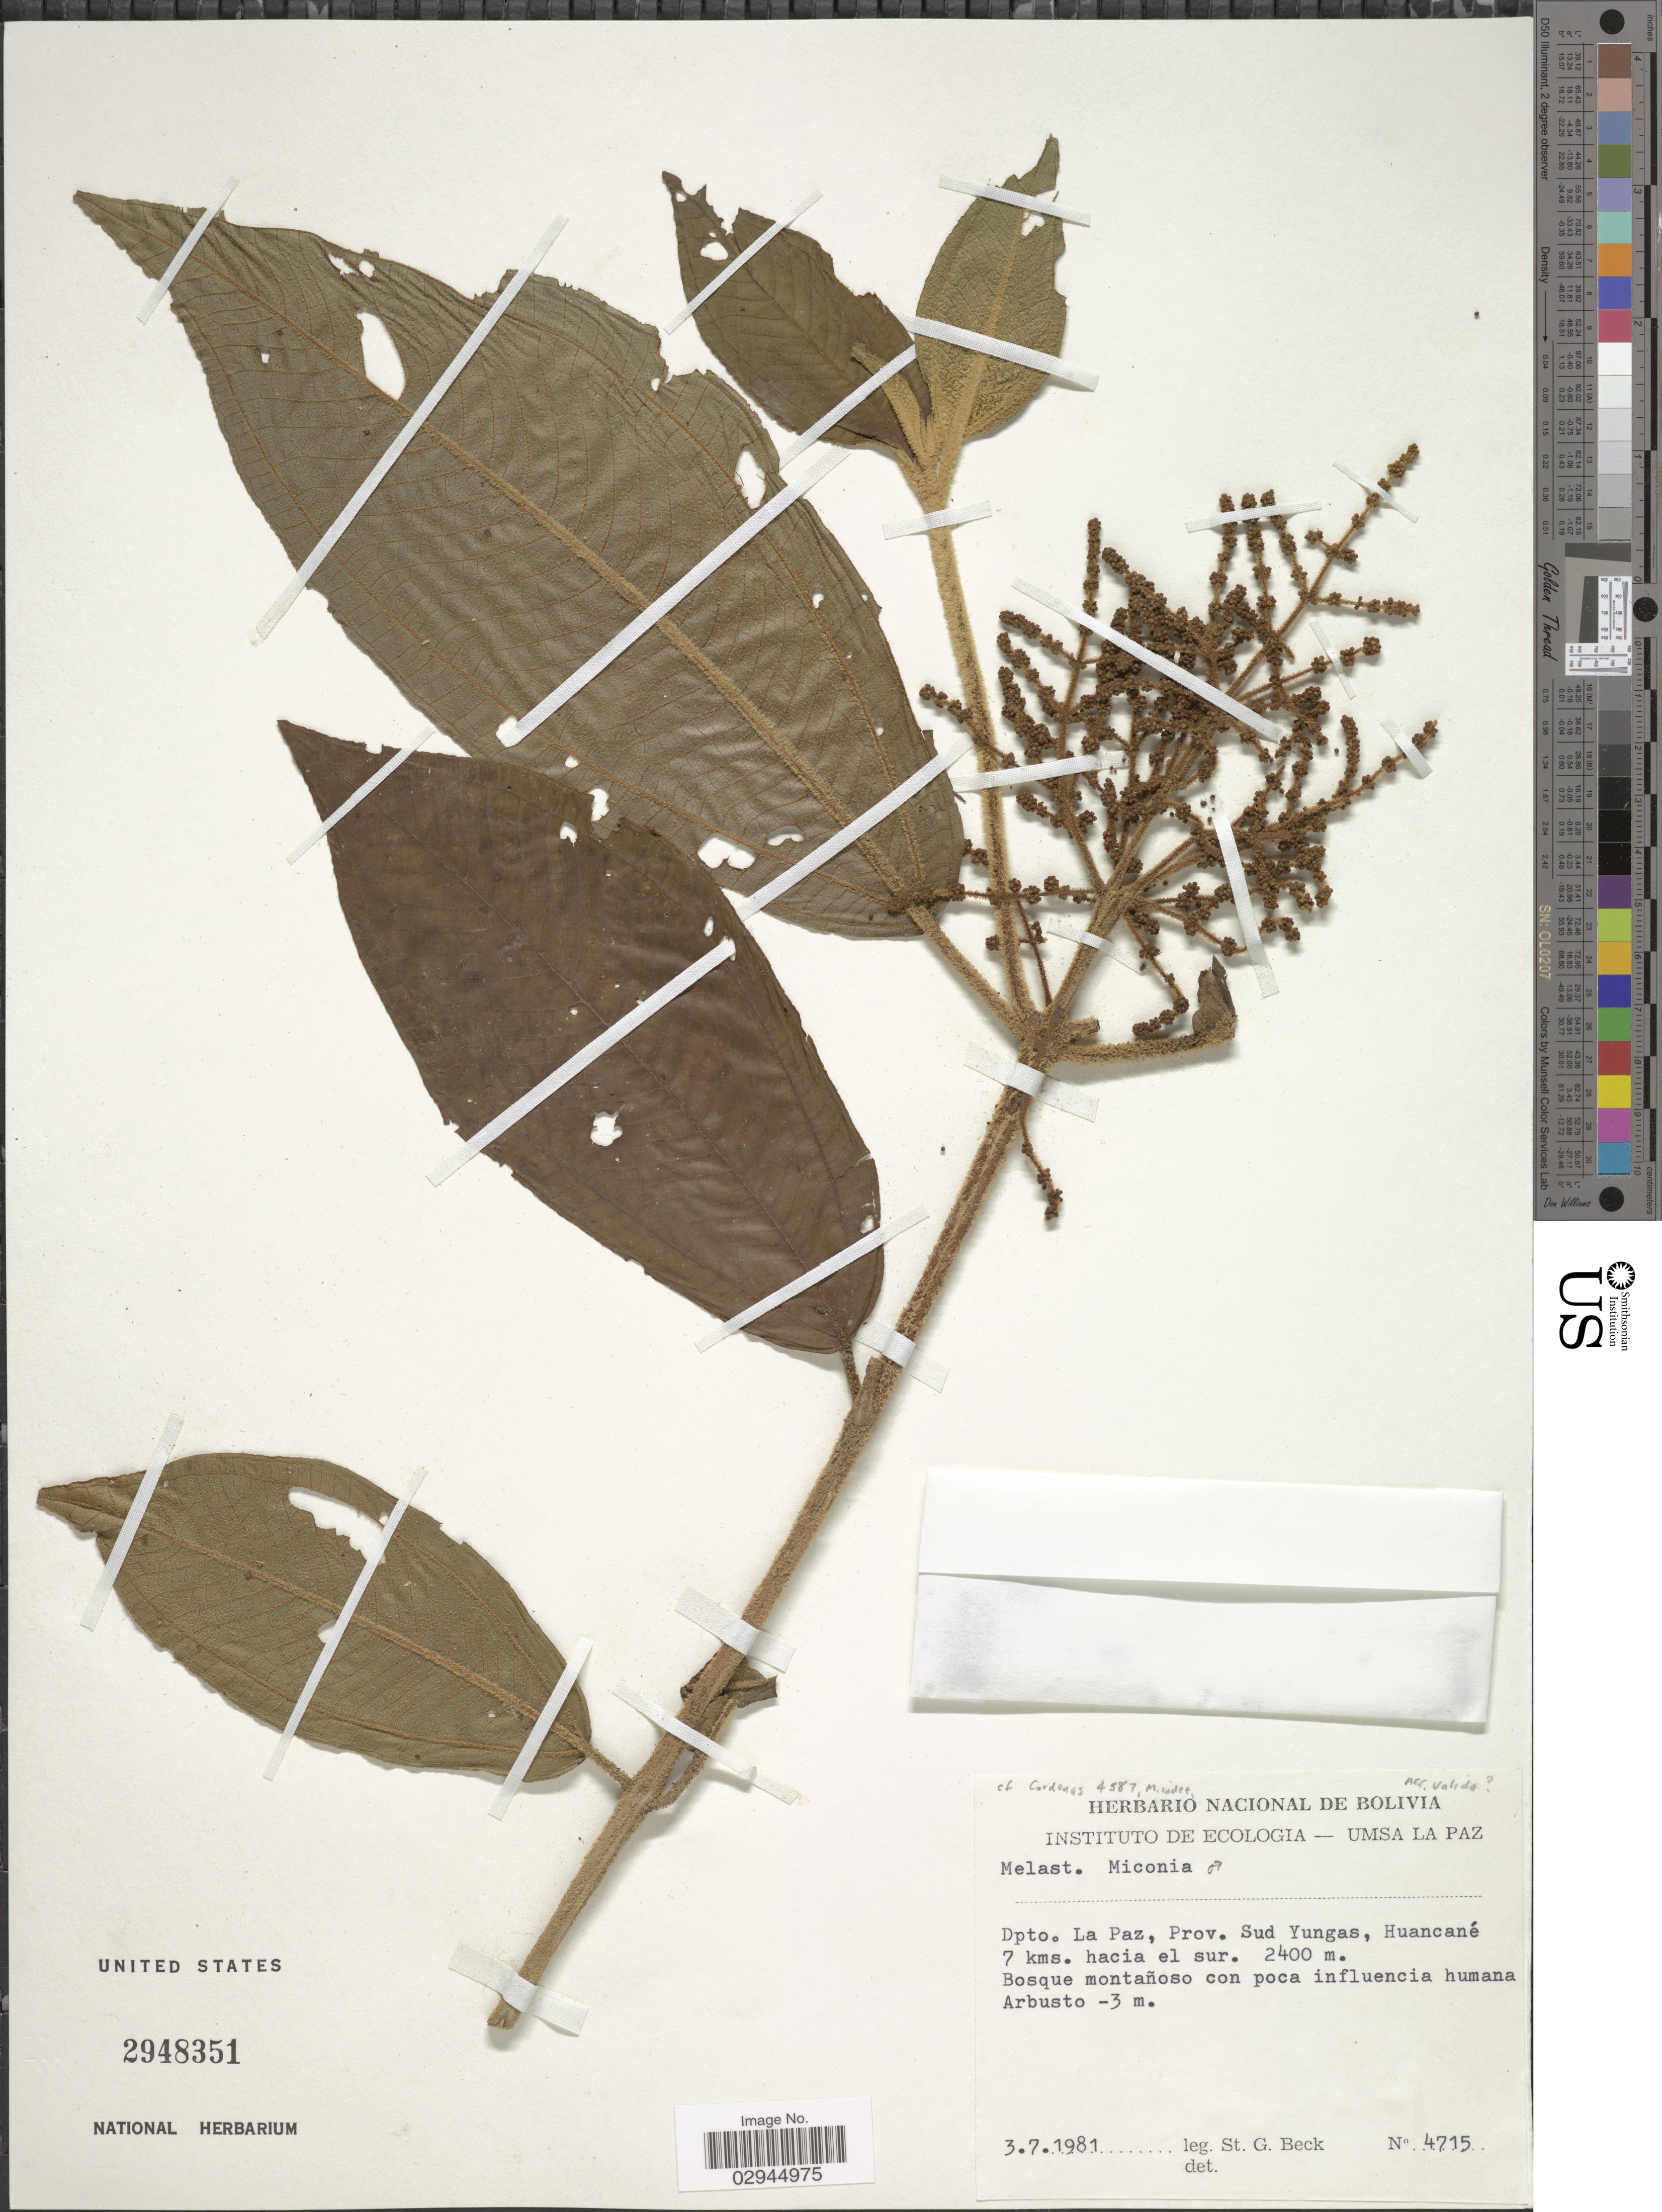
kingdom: Plantae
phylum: Tracheophyta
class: Magnoliopsida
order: Myrtales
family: Melastomataceae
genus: Miconia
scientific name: Miconia sp.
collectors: S. G. Beck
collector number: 4715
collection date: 1981-07-03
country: Bolivia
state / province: La Paz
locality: Dpto. La Paz, Prov. Sud Yungas, Huancané 7 kms. hacia el sur.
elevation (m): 2400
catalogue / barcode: US 2948351